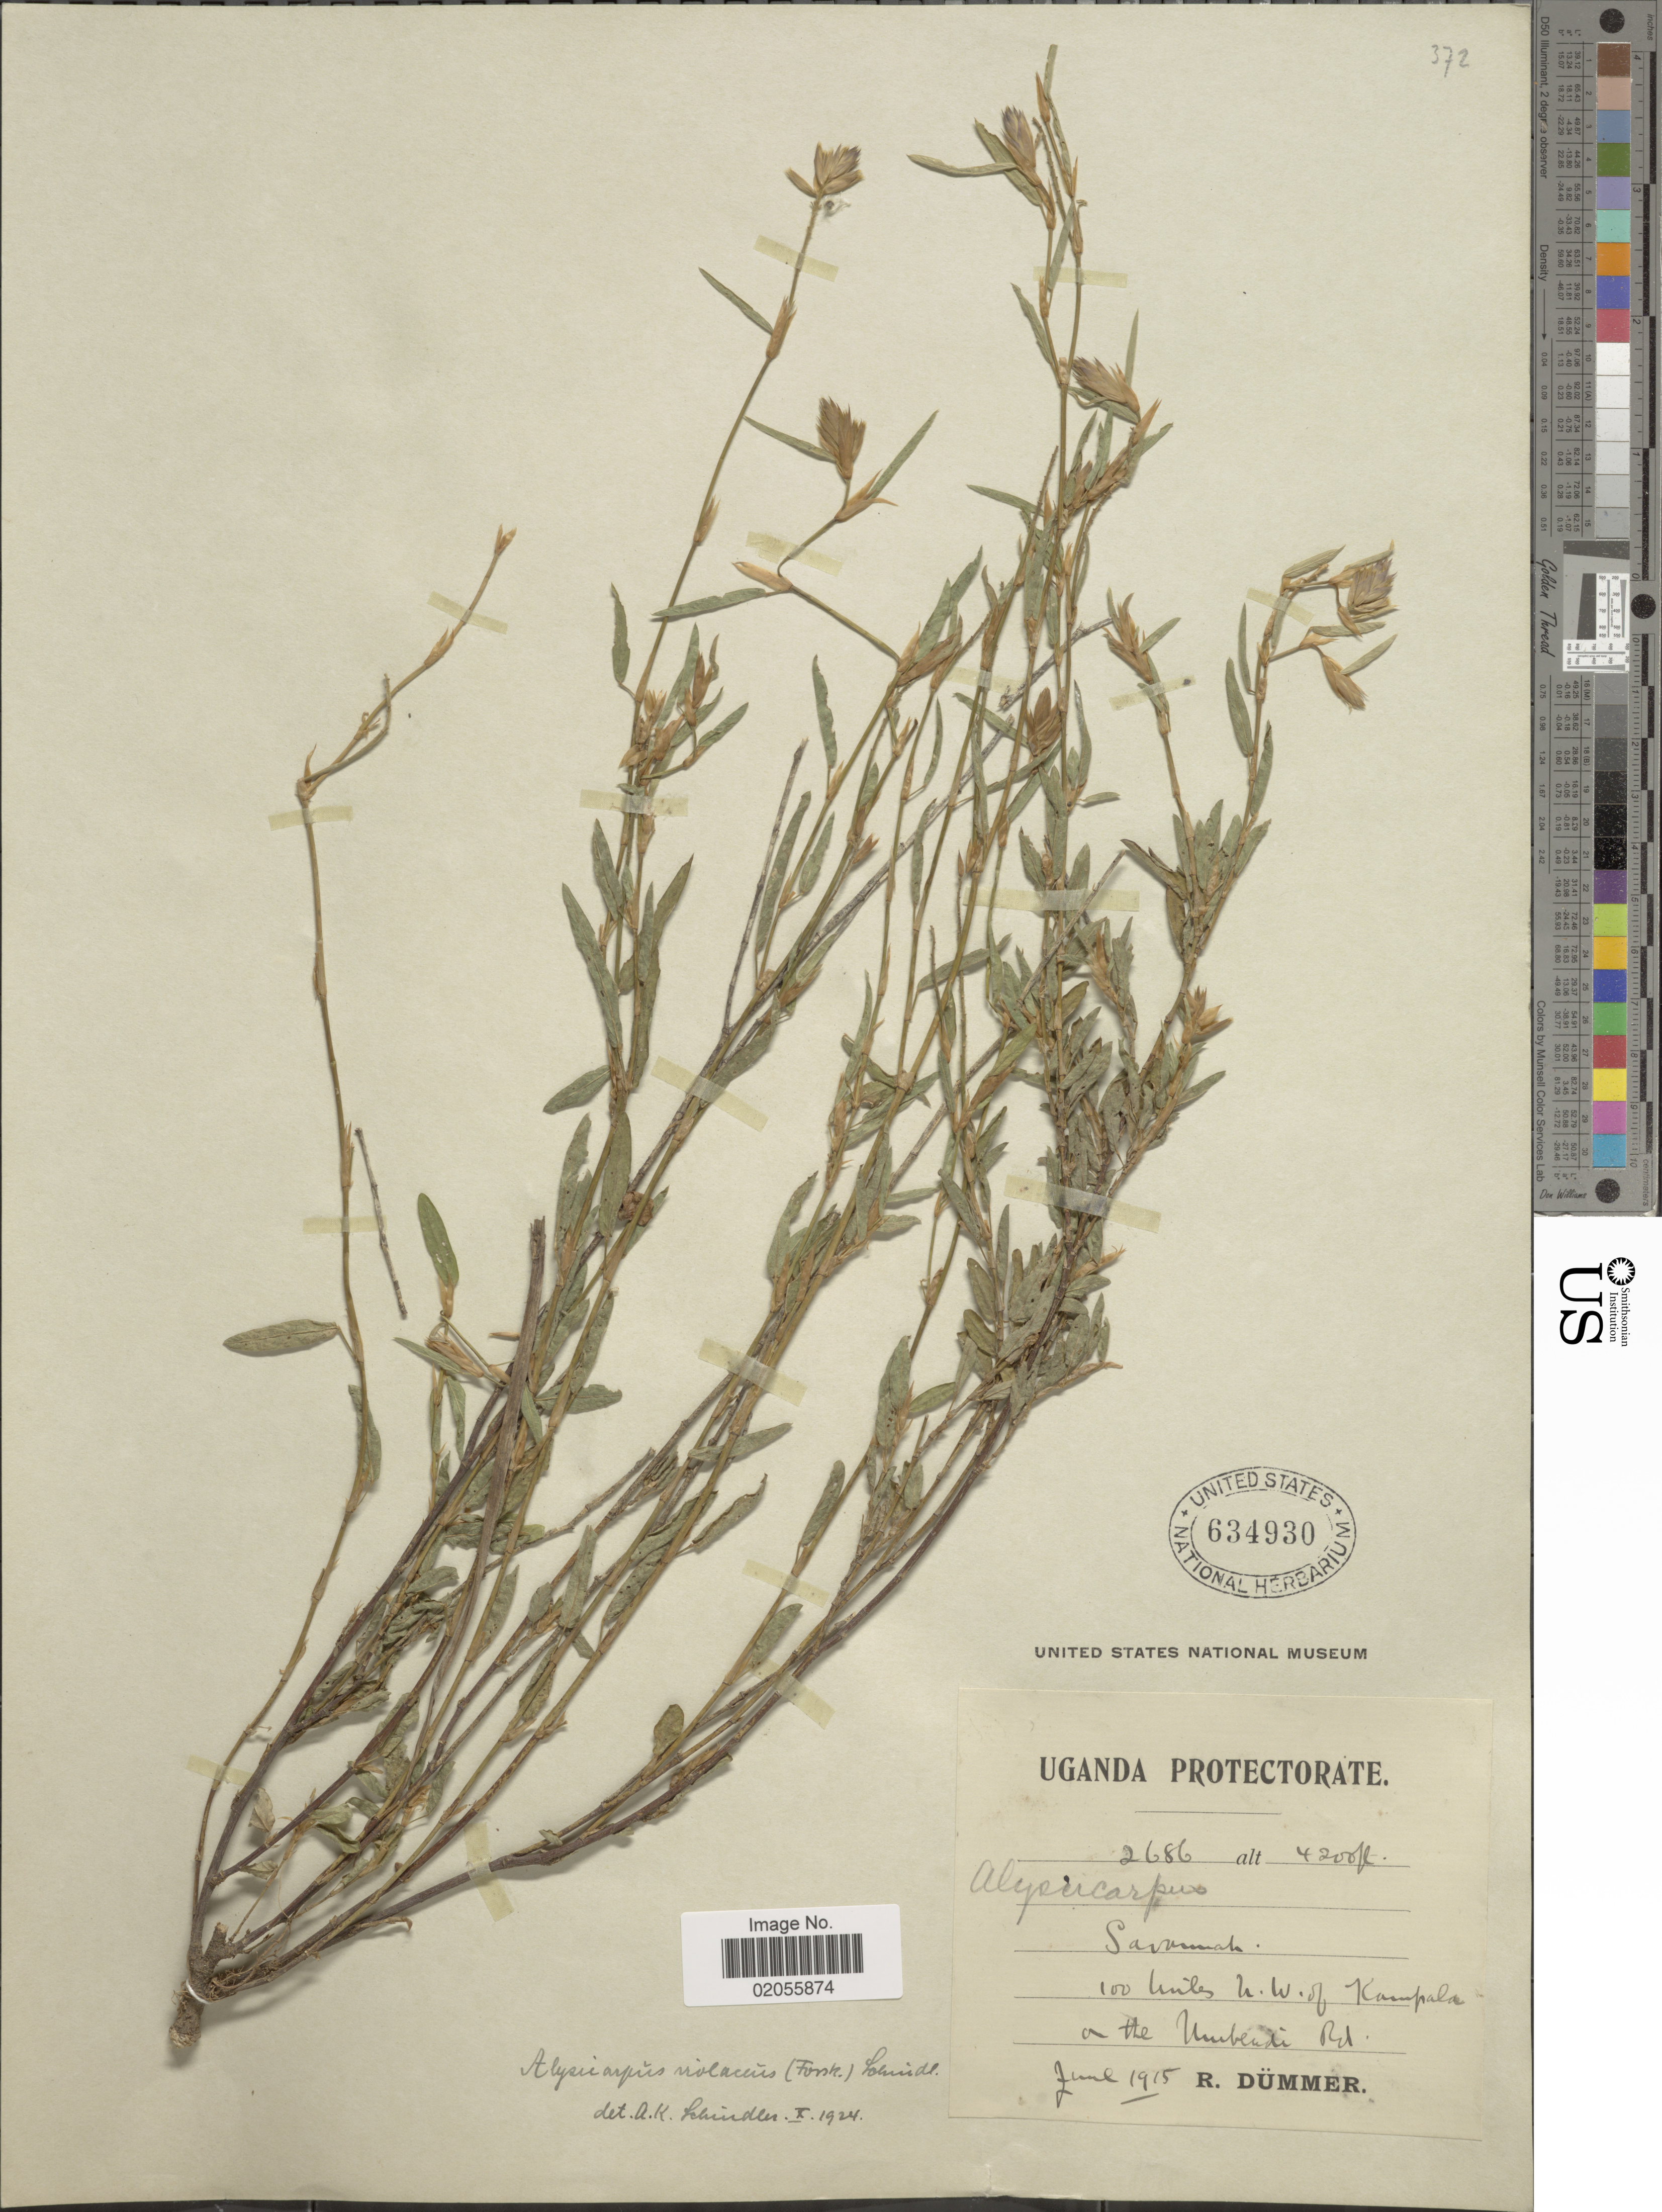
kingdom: Plantae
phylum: Tracheophyta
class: Magnoliopsida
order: Fabales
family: Fabaceae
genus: Alysicarpus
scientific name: Alysicarpus violaceus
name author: Schindl.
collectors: R. A. Dümmer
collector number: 2686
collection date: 1915-06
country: Uganda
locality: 100 milees N. W. of Kampala on the Umbendi Rd.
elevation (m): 1280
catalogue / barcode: US 634930